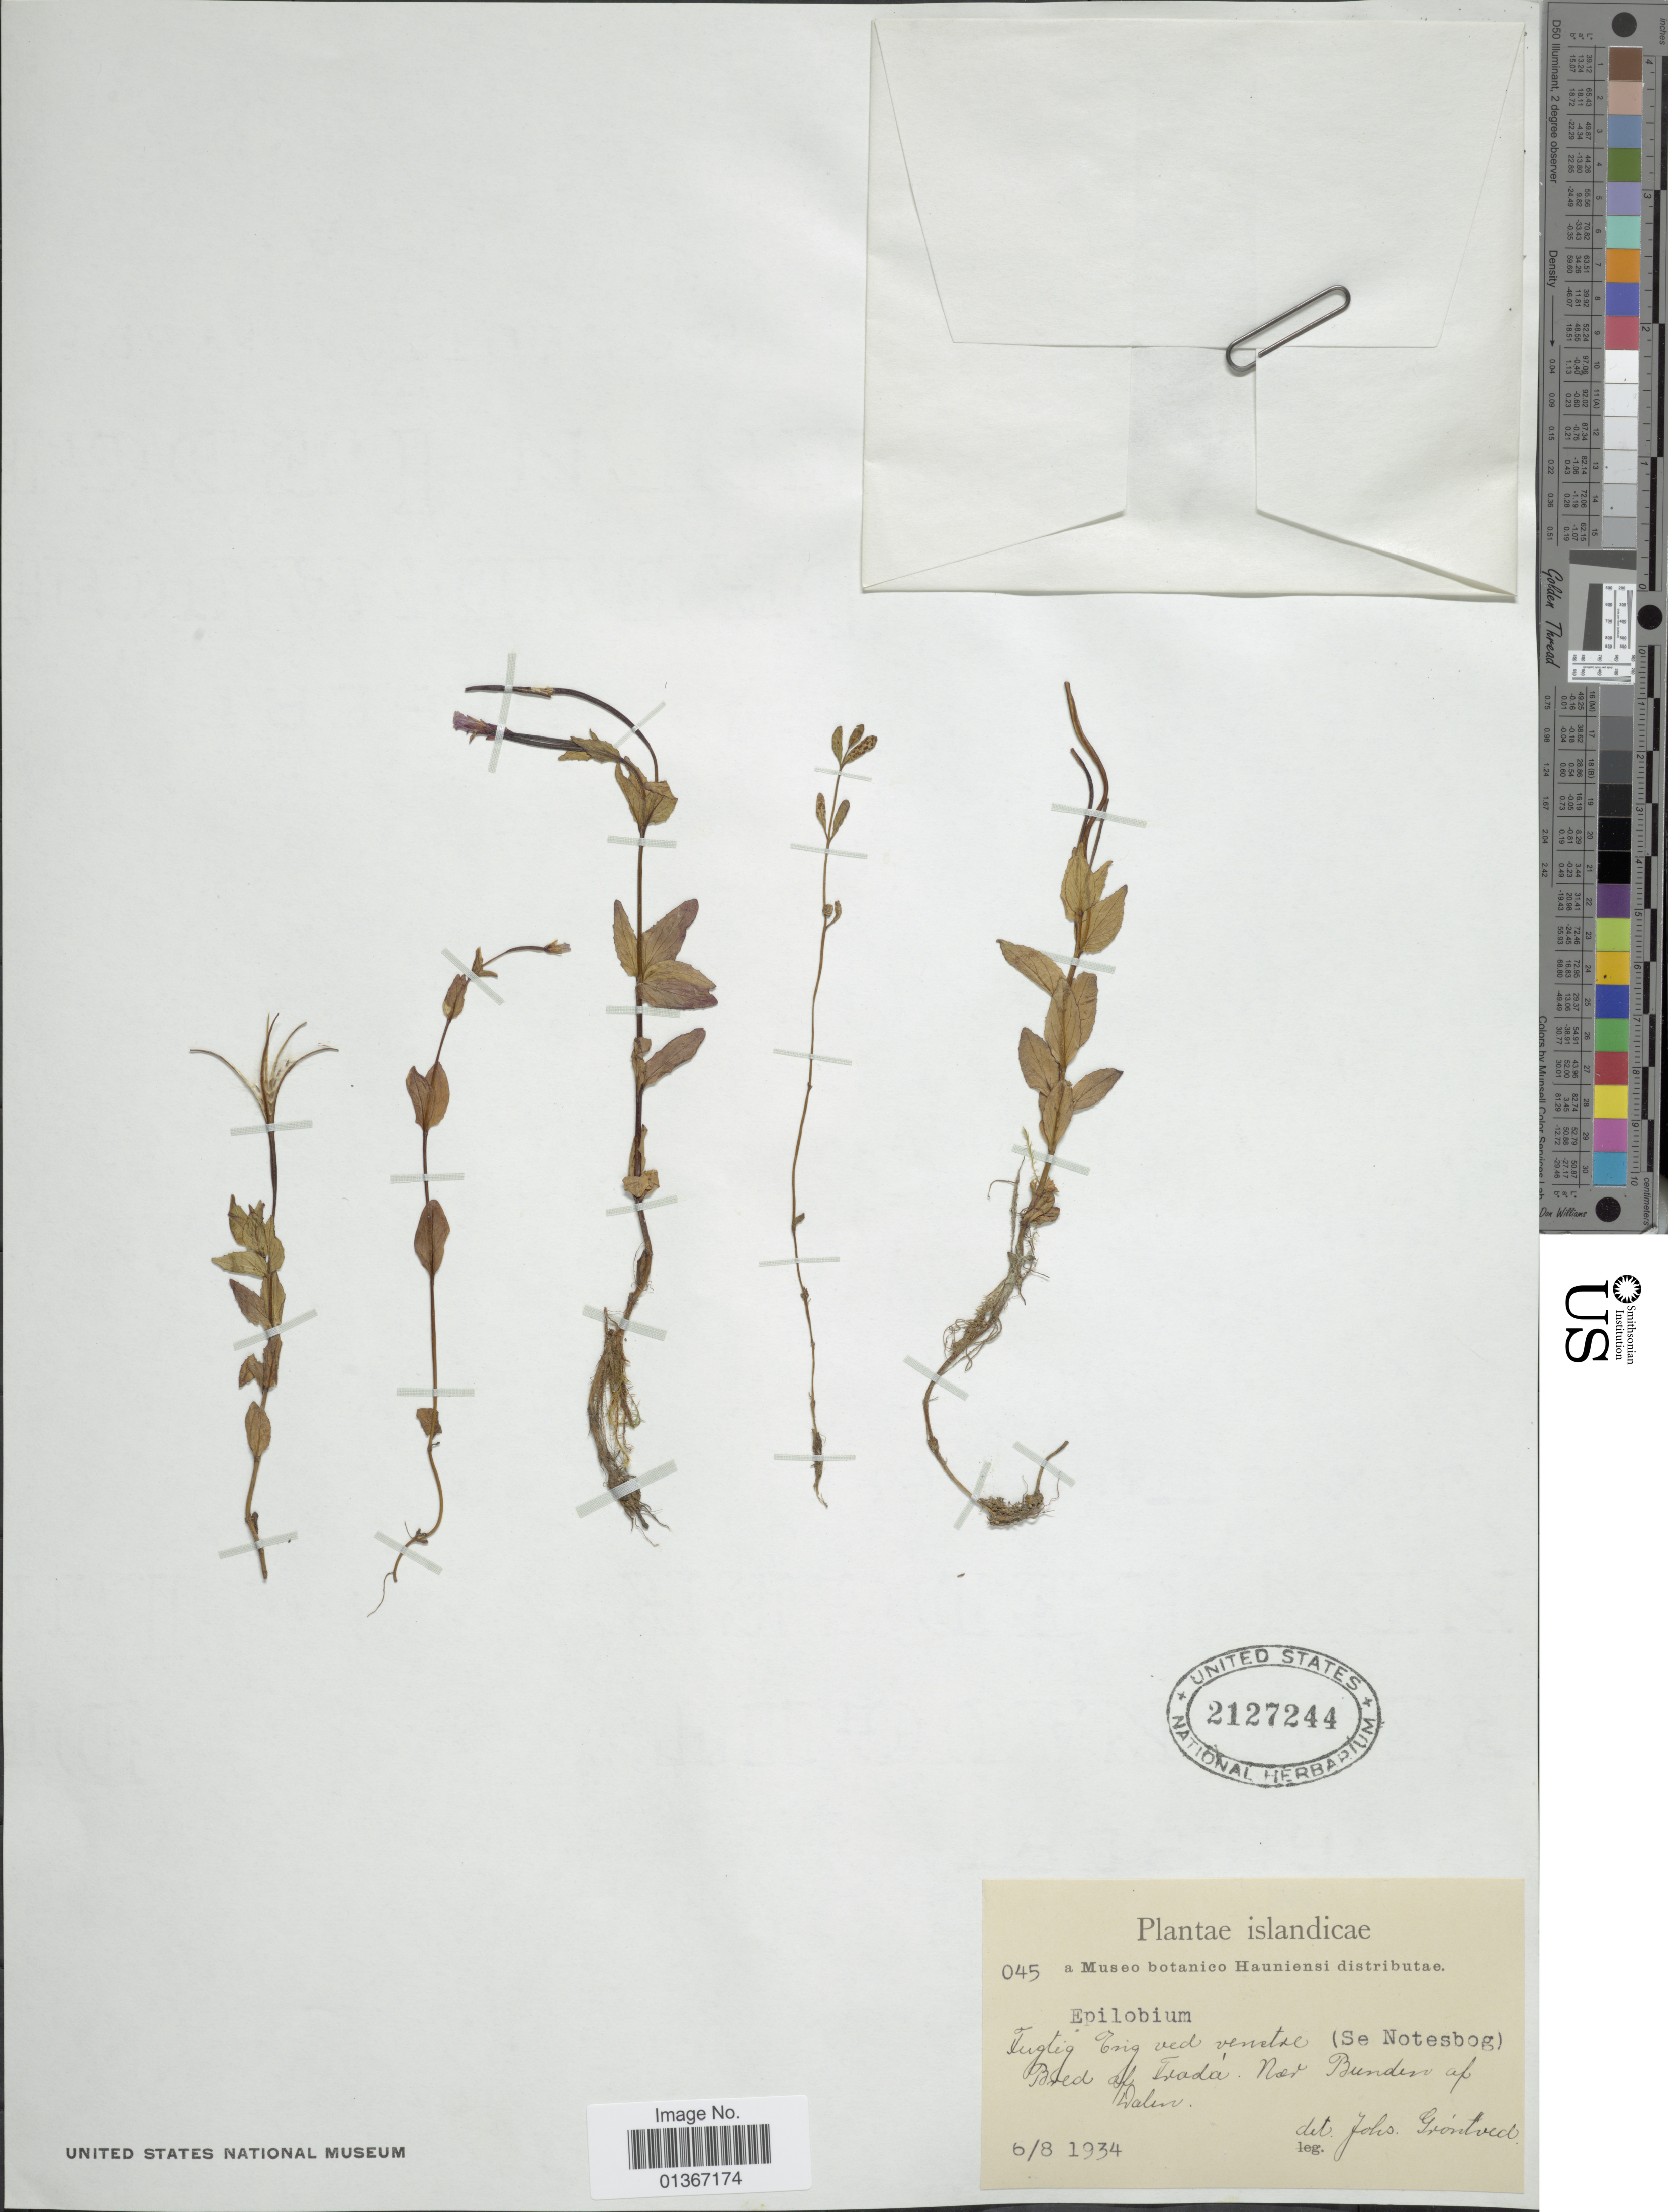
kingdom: Plantae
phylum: Tracheophyta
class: Magnoliopsida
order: Myrtales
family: Onagraceae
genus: Epilobium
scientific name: Epilobium sp.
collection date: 1934-08-06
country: Iceland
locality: Fugtig Eng ved venstre (Se Notesbog) Bred af Fróðá, Naer Bunden af Dalen.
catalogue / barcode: US 2127244